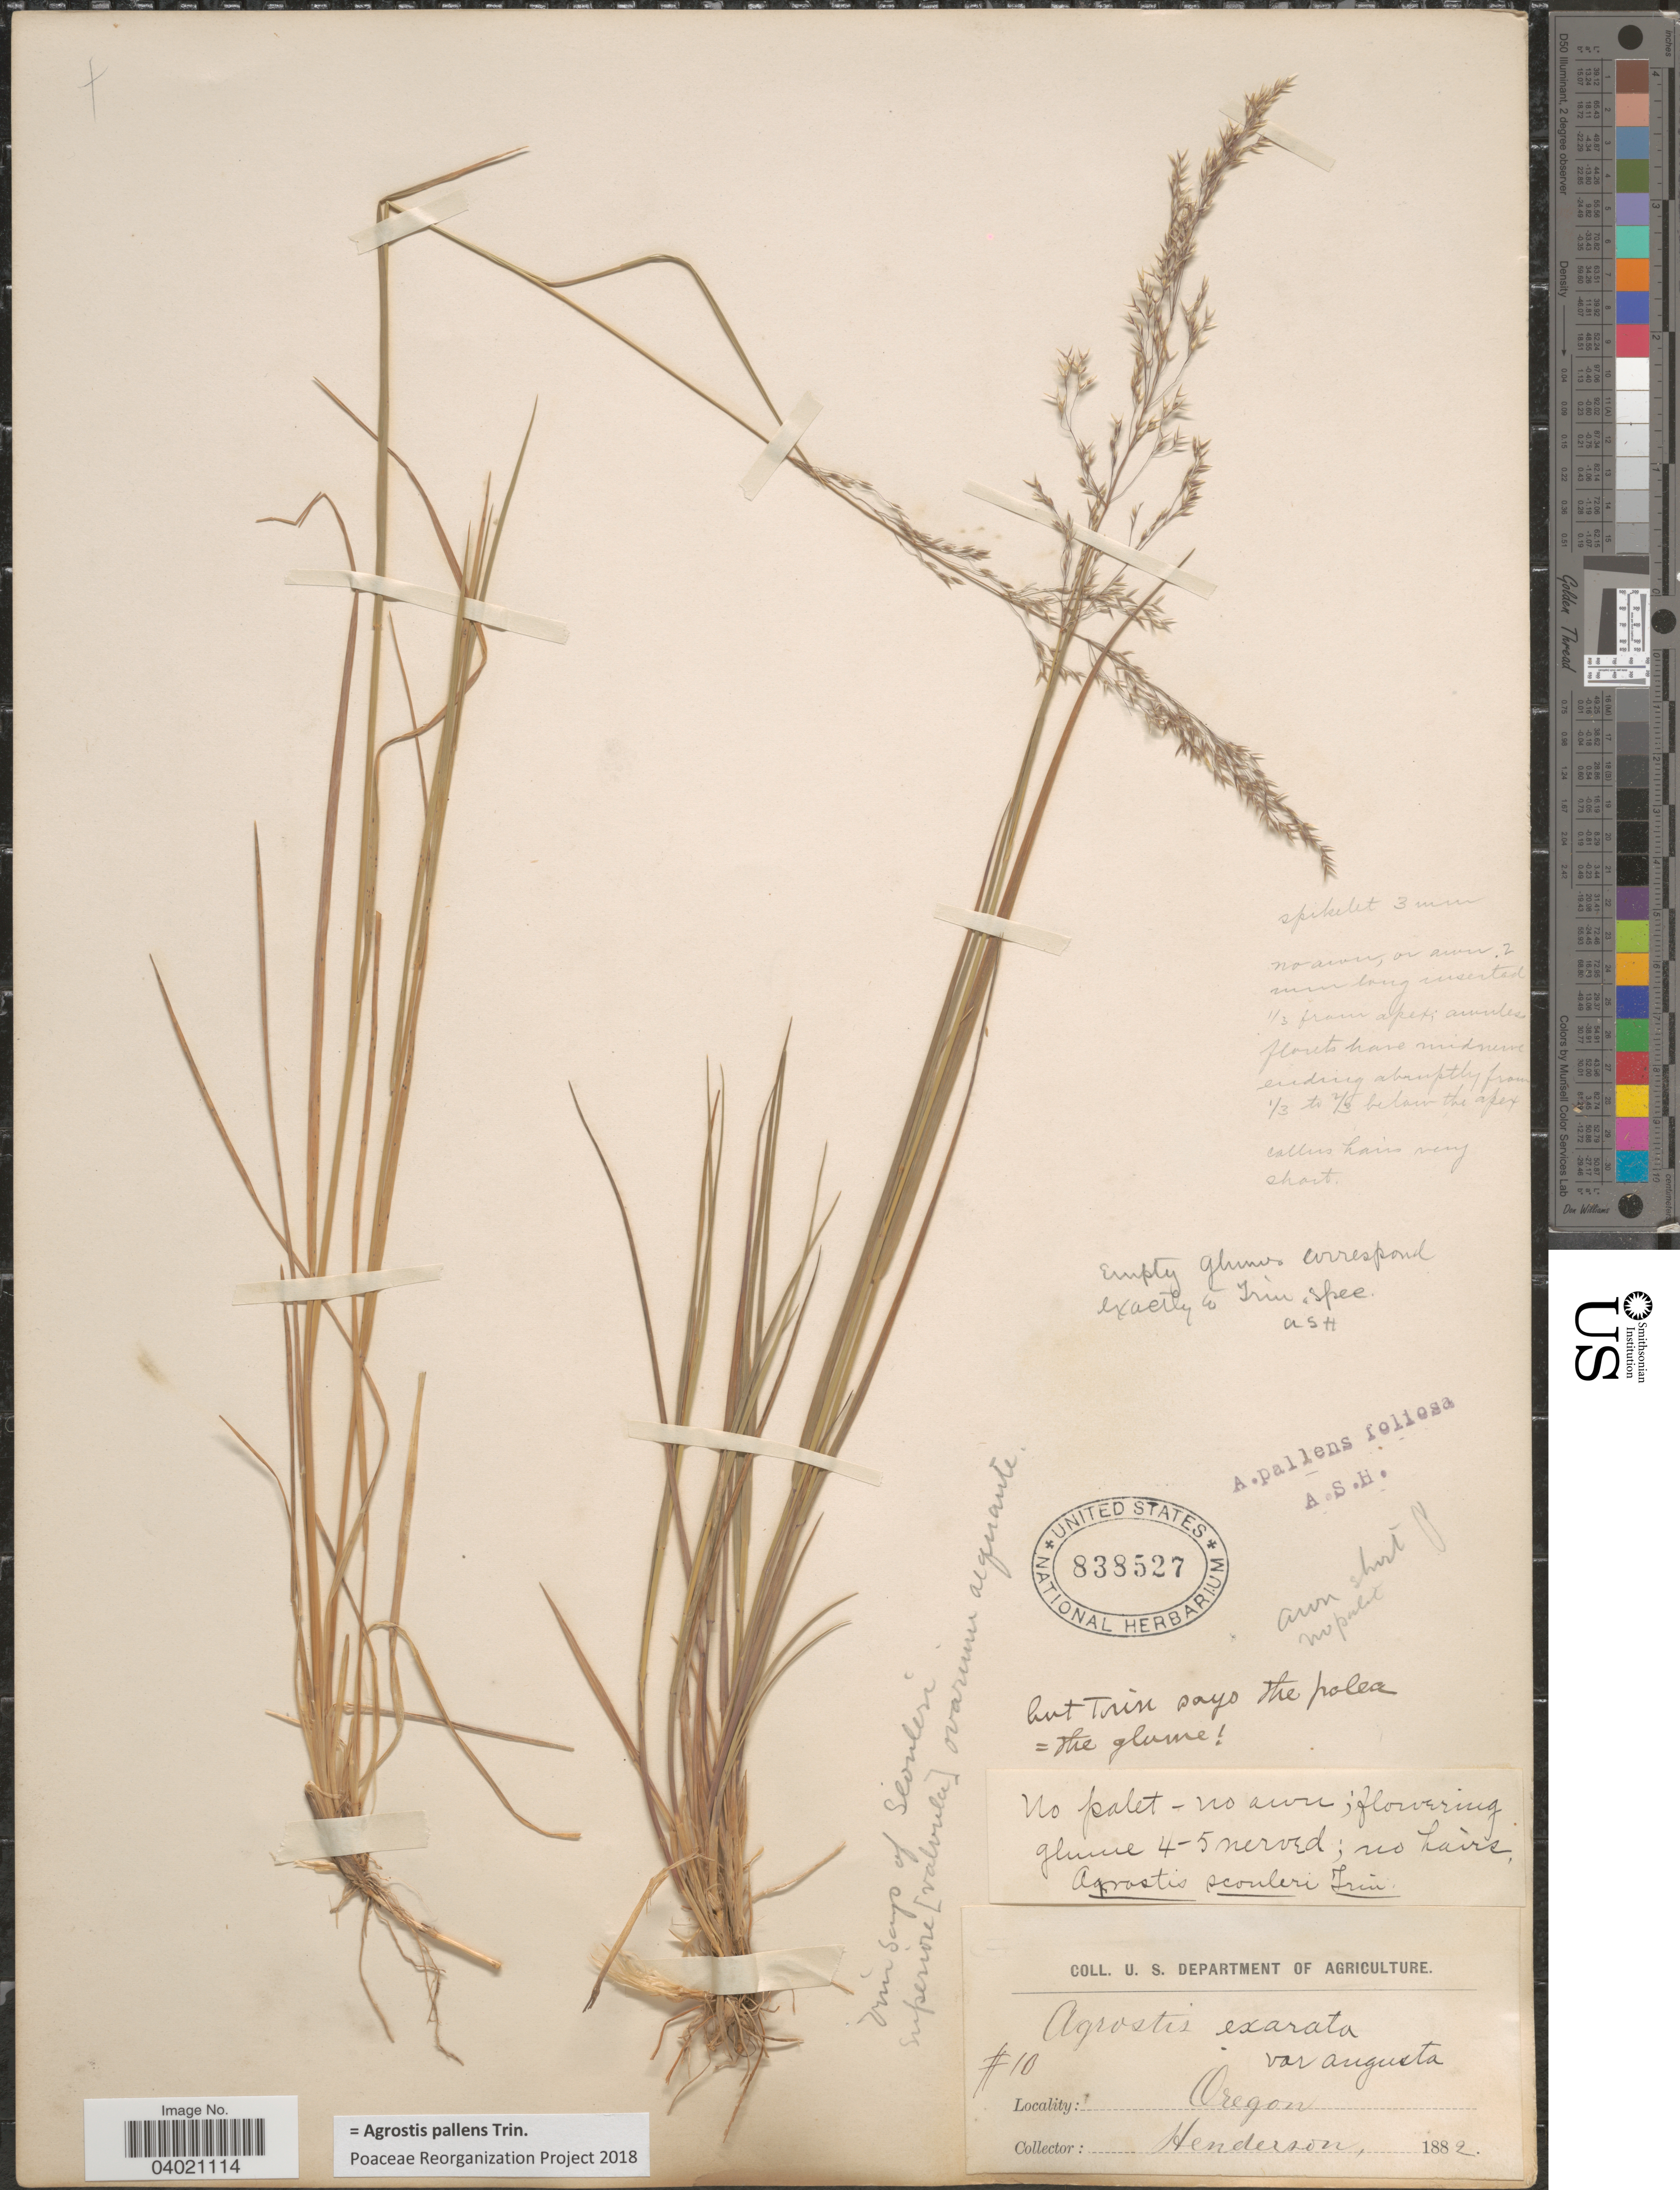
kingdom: Plantae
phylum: Tracheophyta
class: Liliopsida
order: Poales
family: Poaceae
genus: Agrostis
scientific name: Agrostis pallens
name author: Trin.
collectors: -. Henderson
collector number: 10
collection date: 1882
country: United States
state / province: Oregon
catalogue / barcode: US 838527